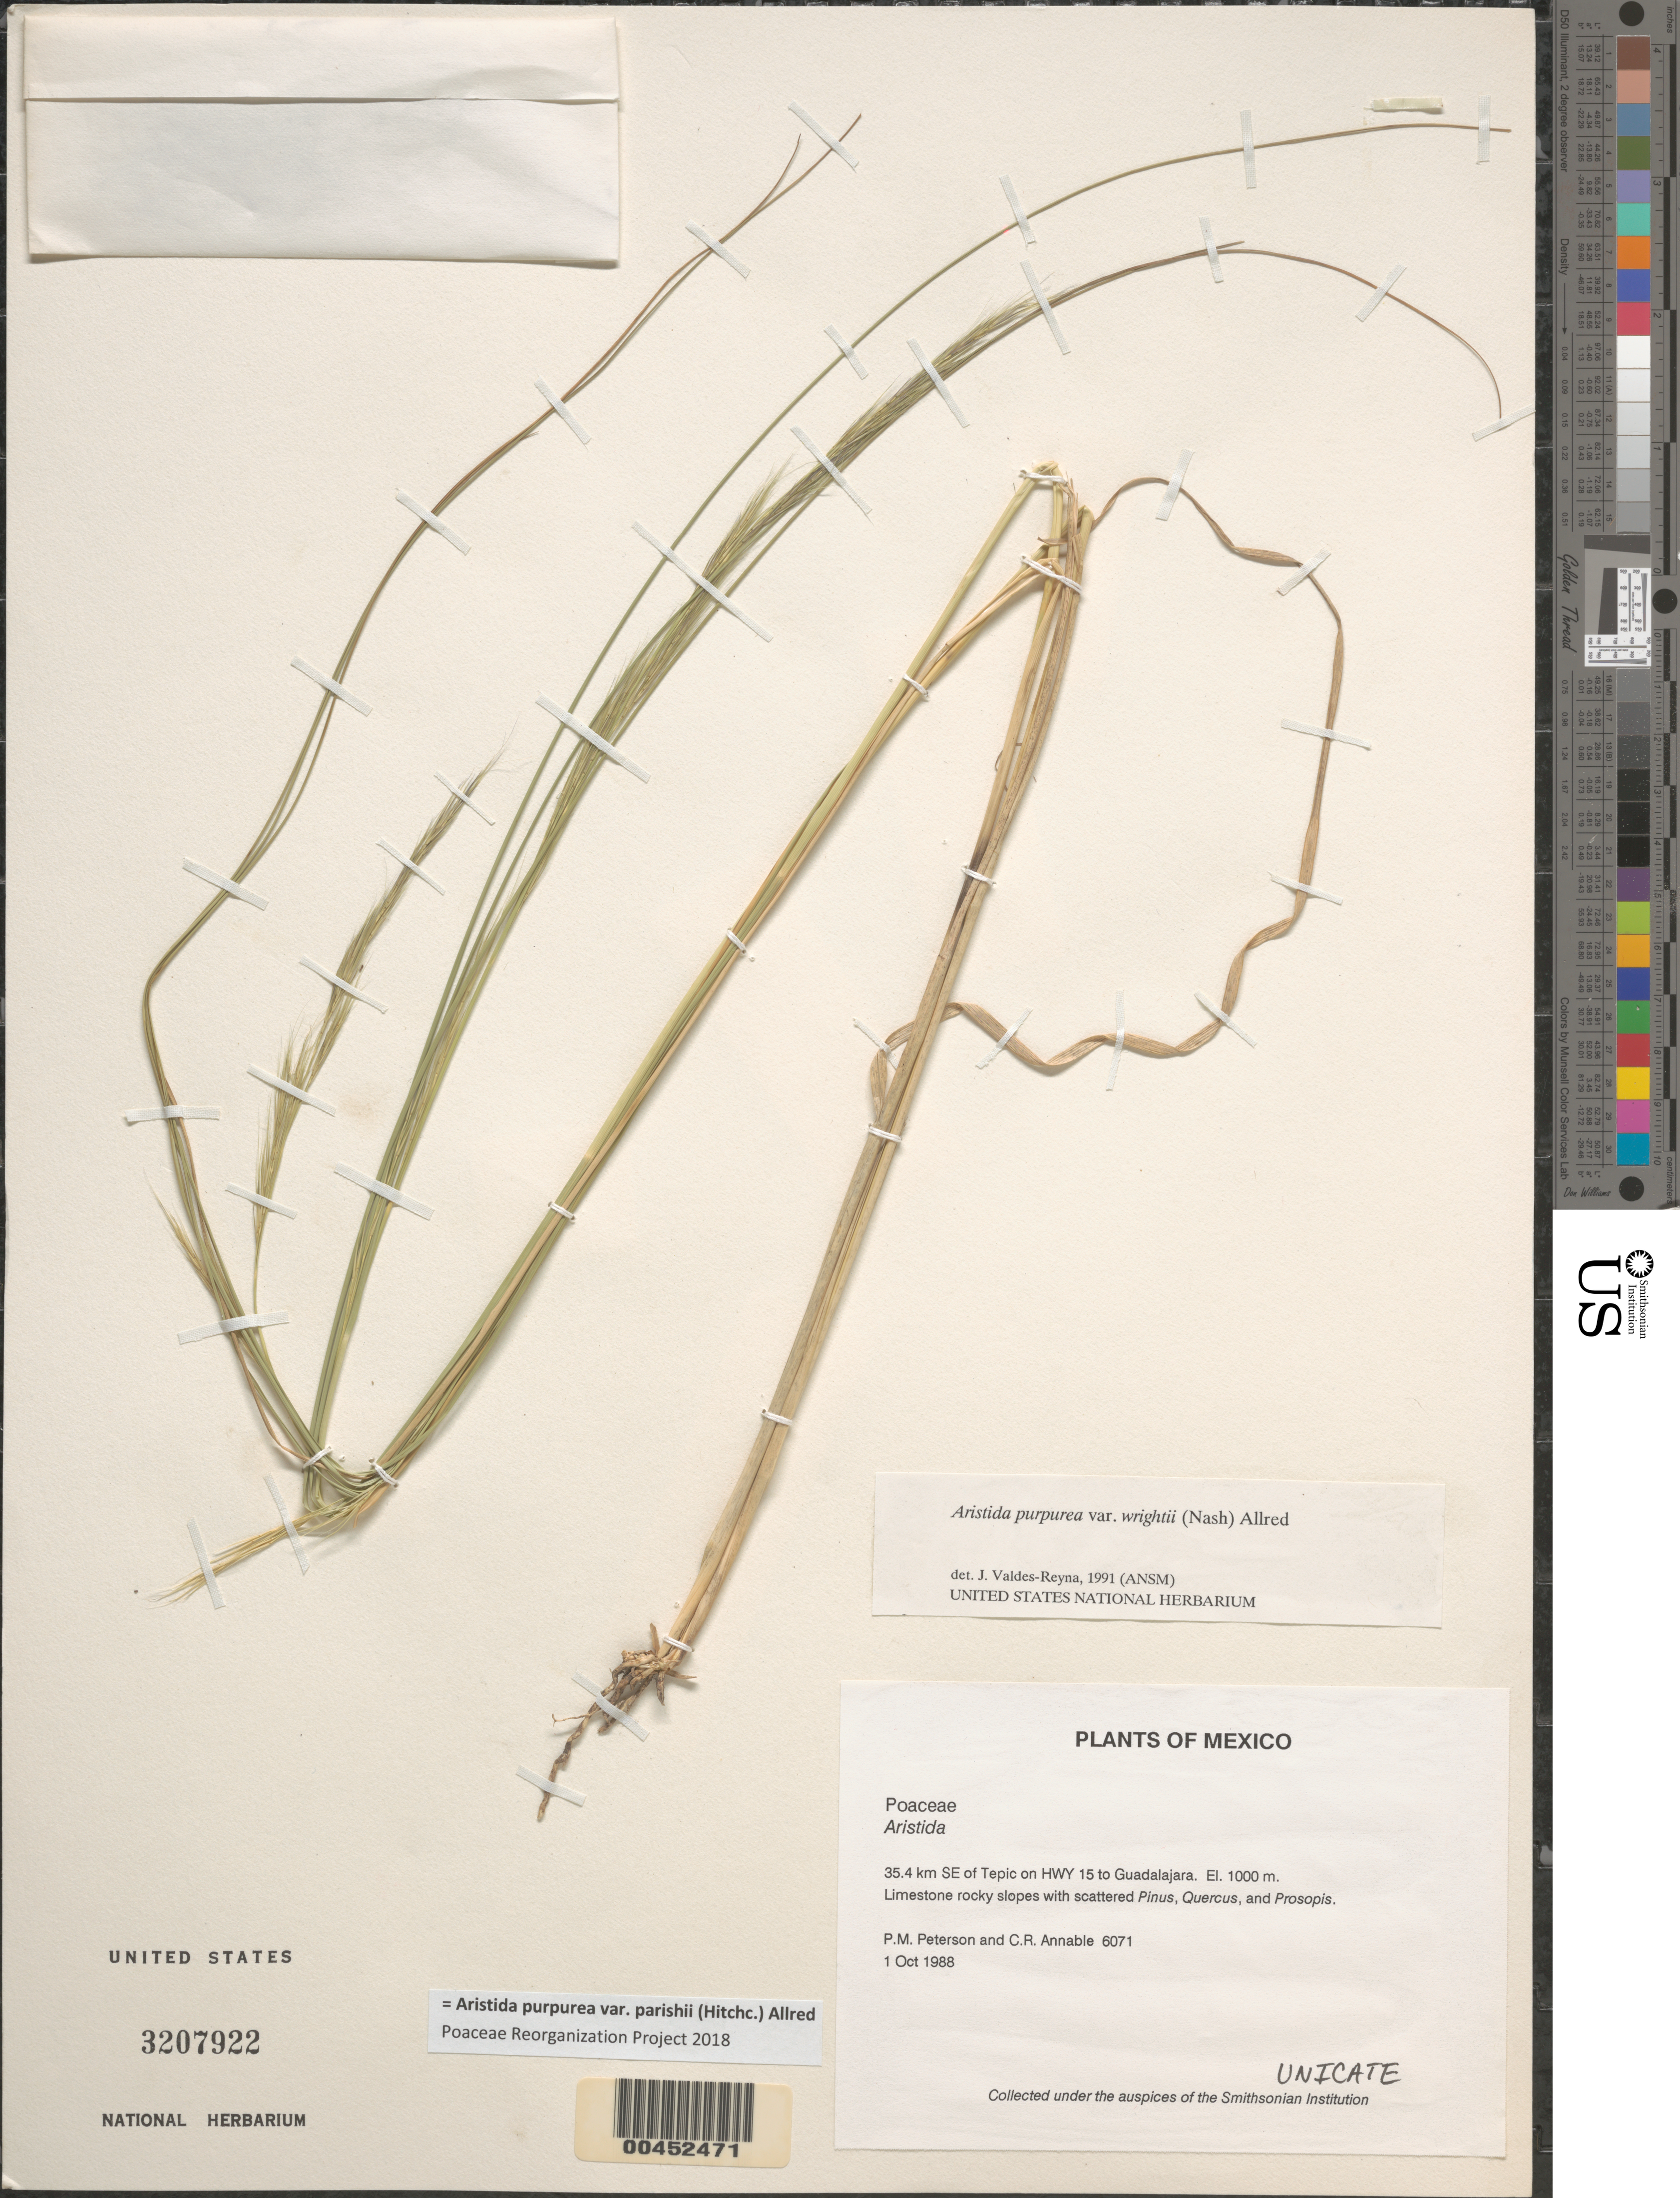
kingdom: Plantae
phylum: Tracheophyta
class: Liliopsida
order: Poales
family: Poaceae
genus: Aristida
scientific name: Aristida purpurea var. parishii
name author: (Hitchc.) Allred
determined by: Poaceae Reorganization Project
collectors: P. M. Peterson & C. R. Annable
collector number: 06071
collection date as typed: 01 Oct 1988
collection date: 1988-10-01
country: Mexico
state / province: Nayarit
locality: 35.4 km SE of Tepic on Hwy 15 to Guadalajara.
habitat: Limestone rocky slopes with scattered Pinus, Quercus, and Prosopis.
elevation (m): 1000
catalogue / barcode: US 3207922